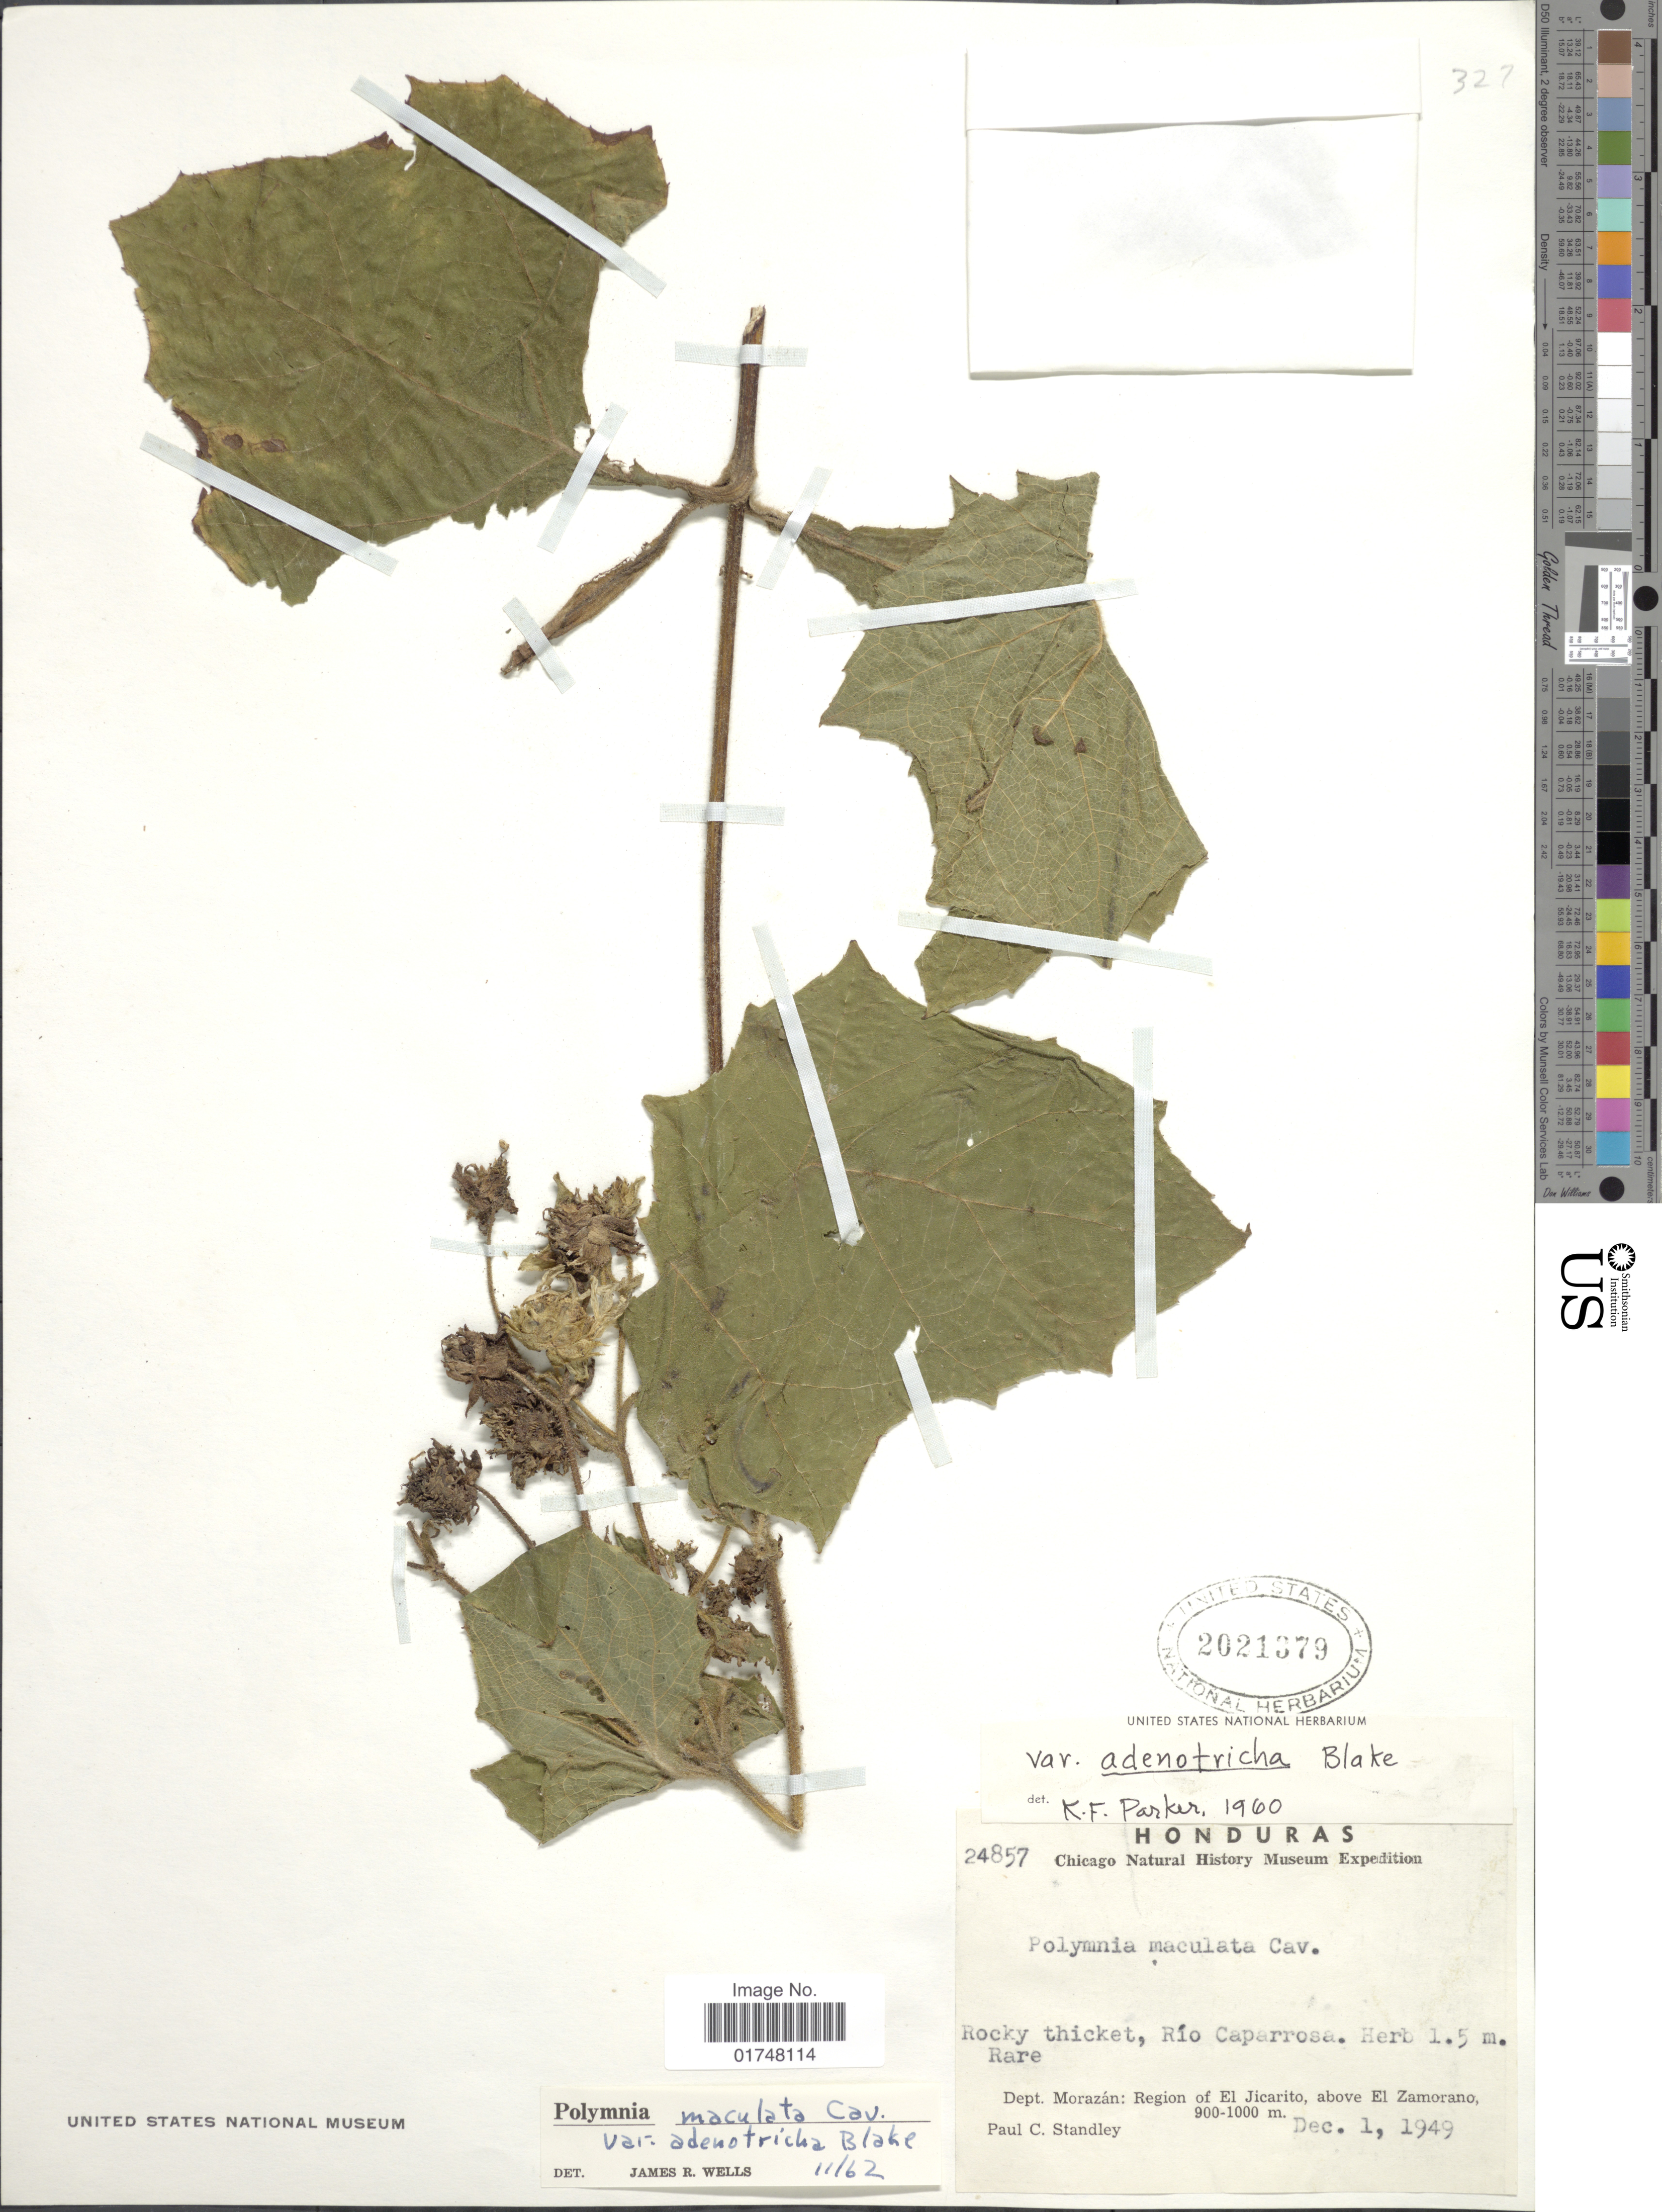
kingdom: Plantae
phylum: Tracheophyta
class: Magnoliopsida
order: Asterales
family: Asteraceae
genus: Smallanthus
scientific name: Smallanthus maculatus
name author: (Cav.) H. Rob.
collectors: P. C. Standley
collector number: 24857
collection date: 1949-12-01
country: Honduras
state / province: Fco. Morazán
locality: Region of El Jicarito,above El Zamorano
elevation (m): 900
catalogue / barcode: US 2021379